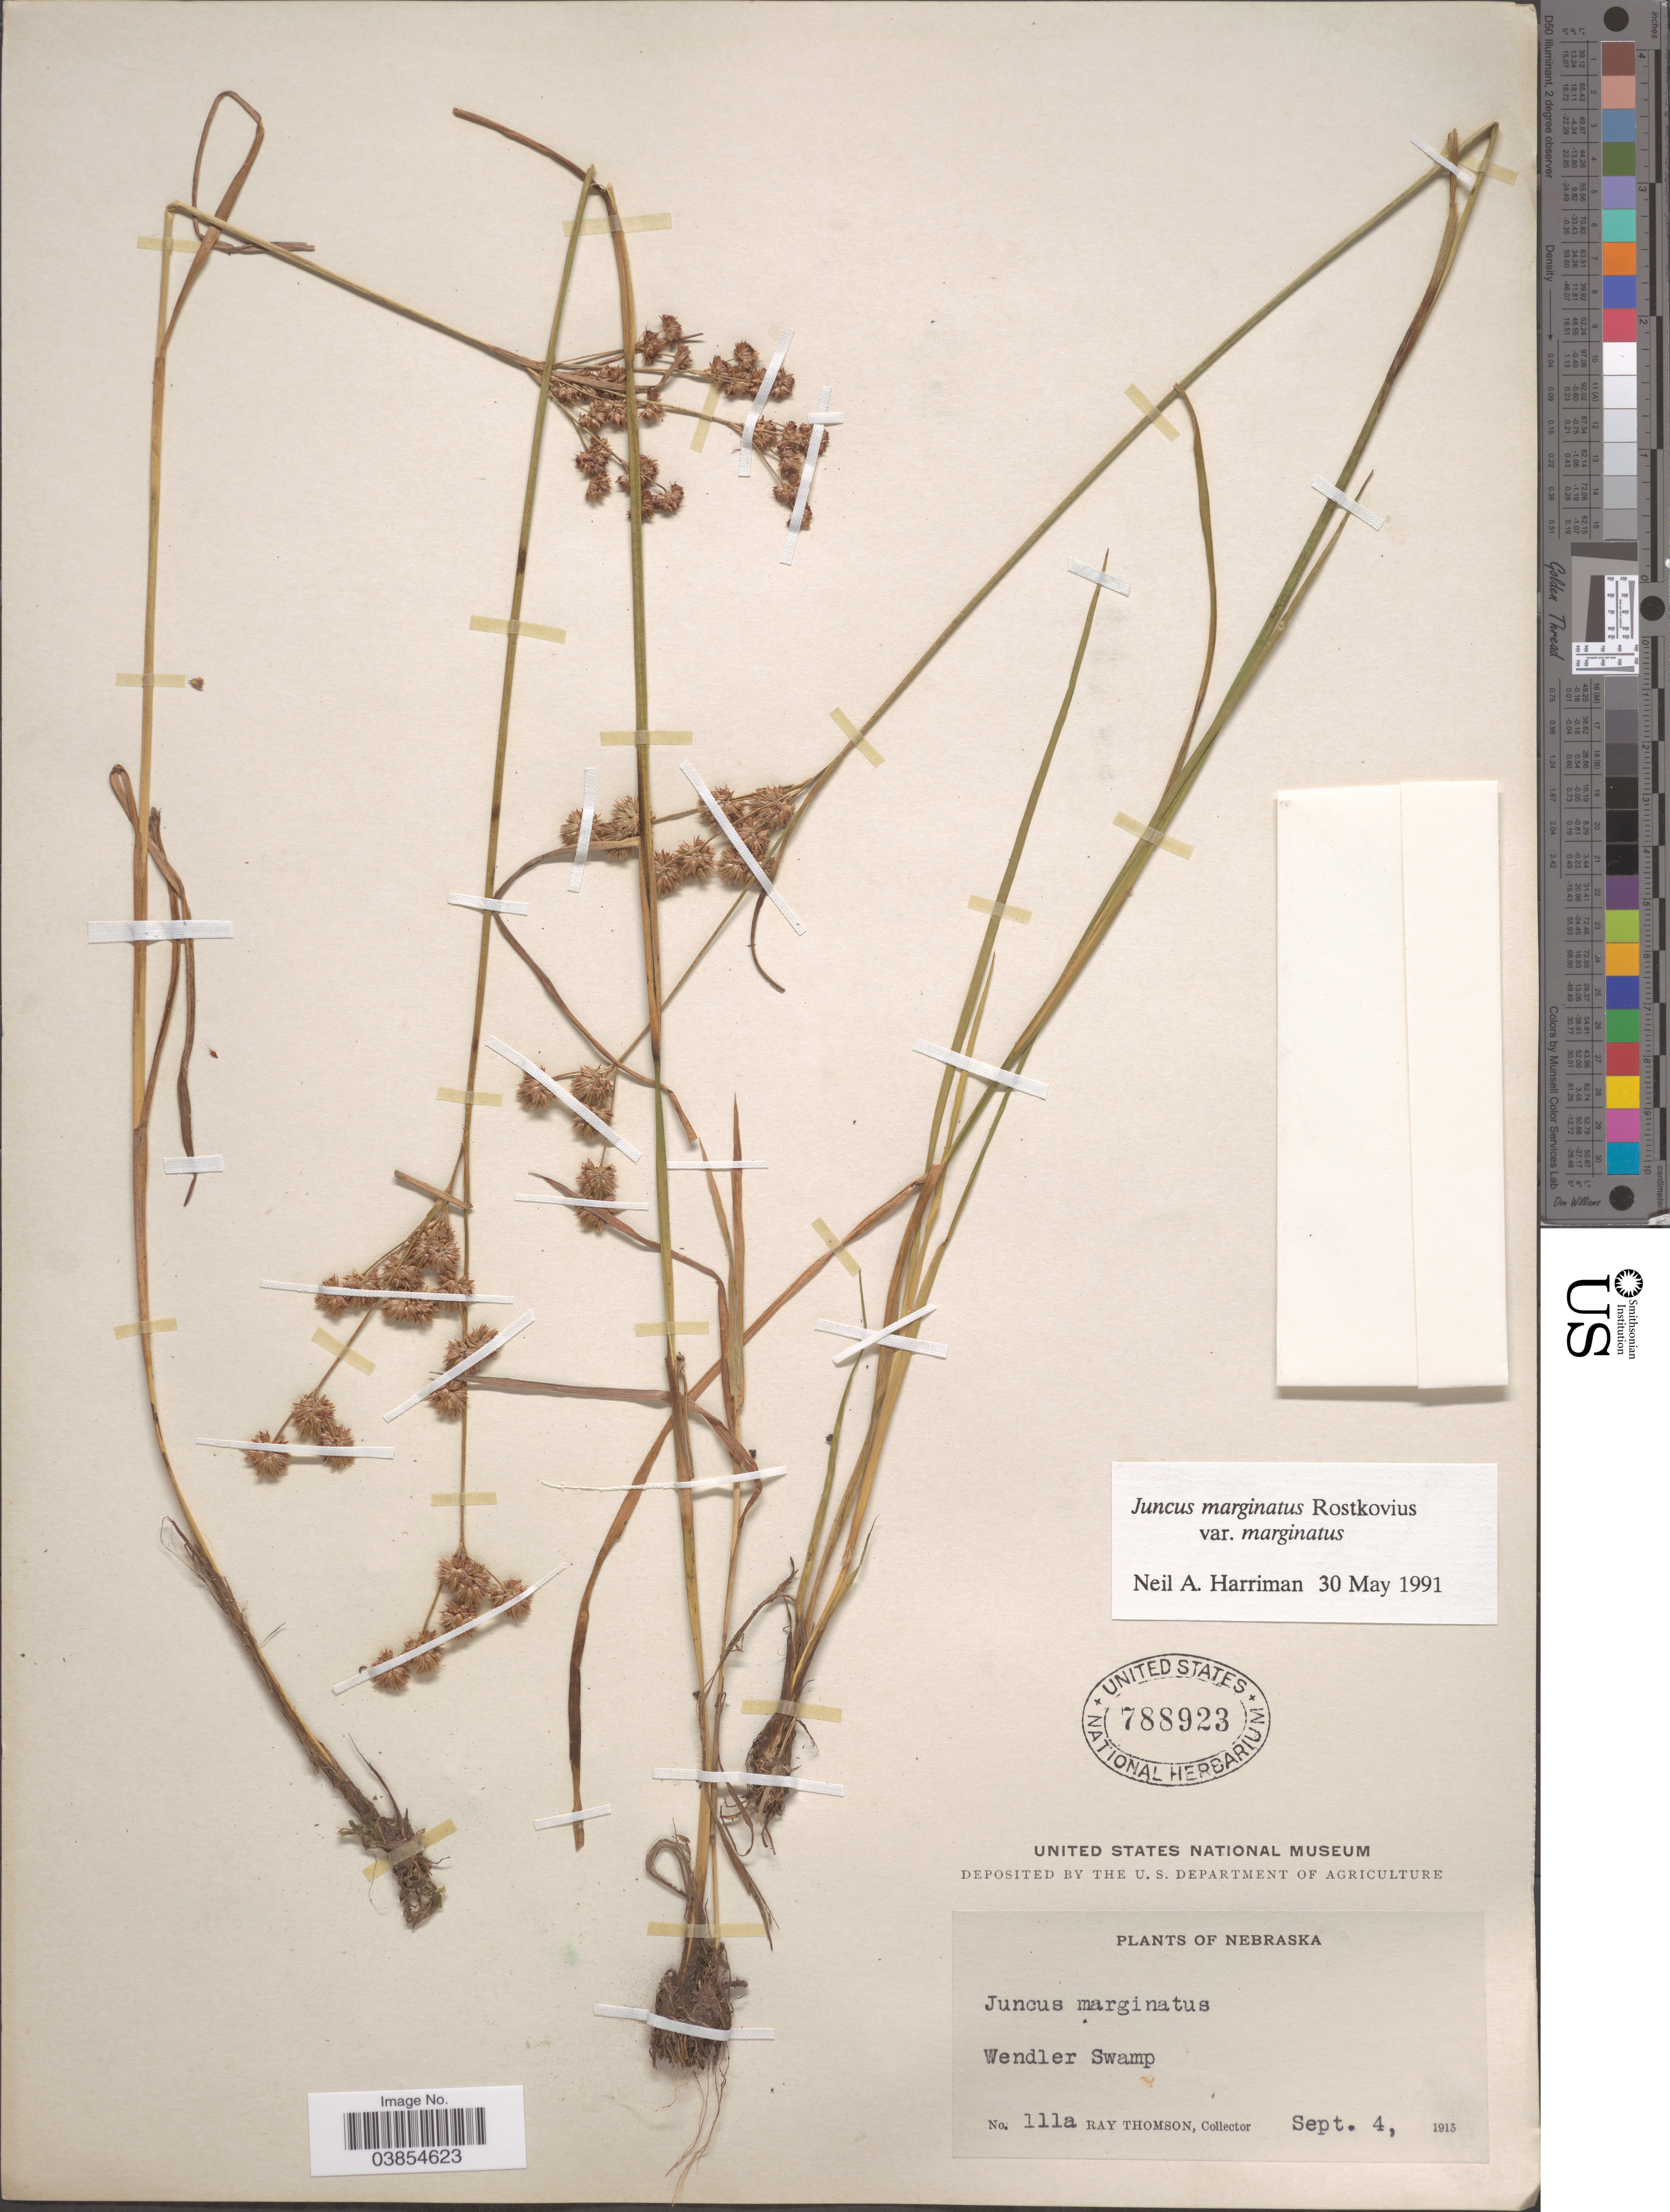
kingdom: Plantae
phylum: Tracheophyta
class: Liliopsida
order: Poales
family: Juncaceae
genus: Juncus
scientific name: Juncus marginatus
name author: Rostk.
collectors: R. Thomson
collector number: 111a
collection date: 1915-09-04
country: United States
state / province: Nebraska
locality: Wendler Swamp.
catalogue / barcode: US 788923